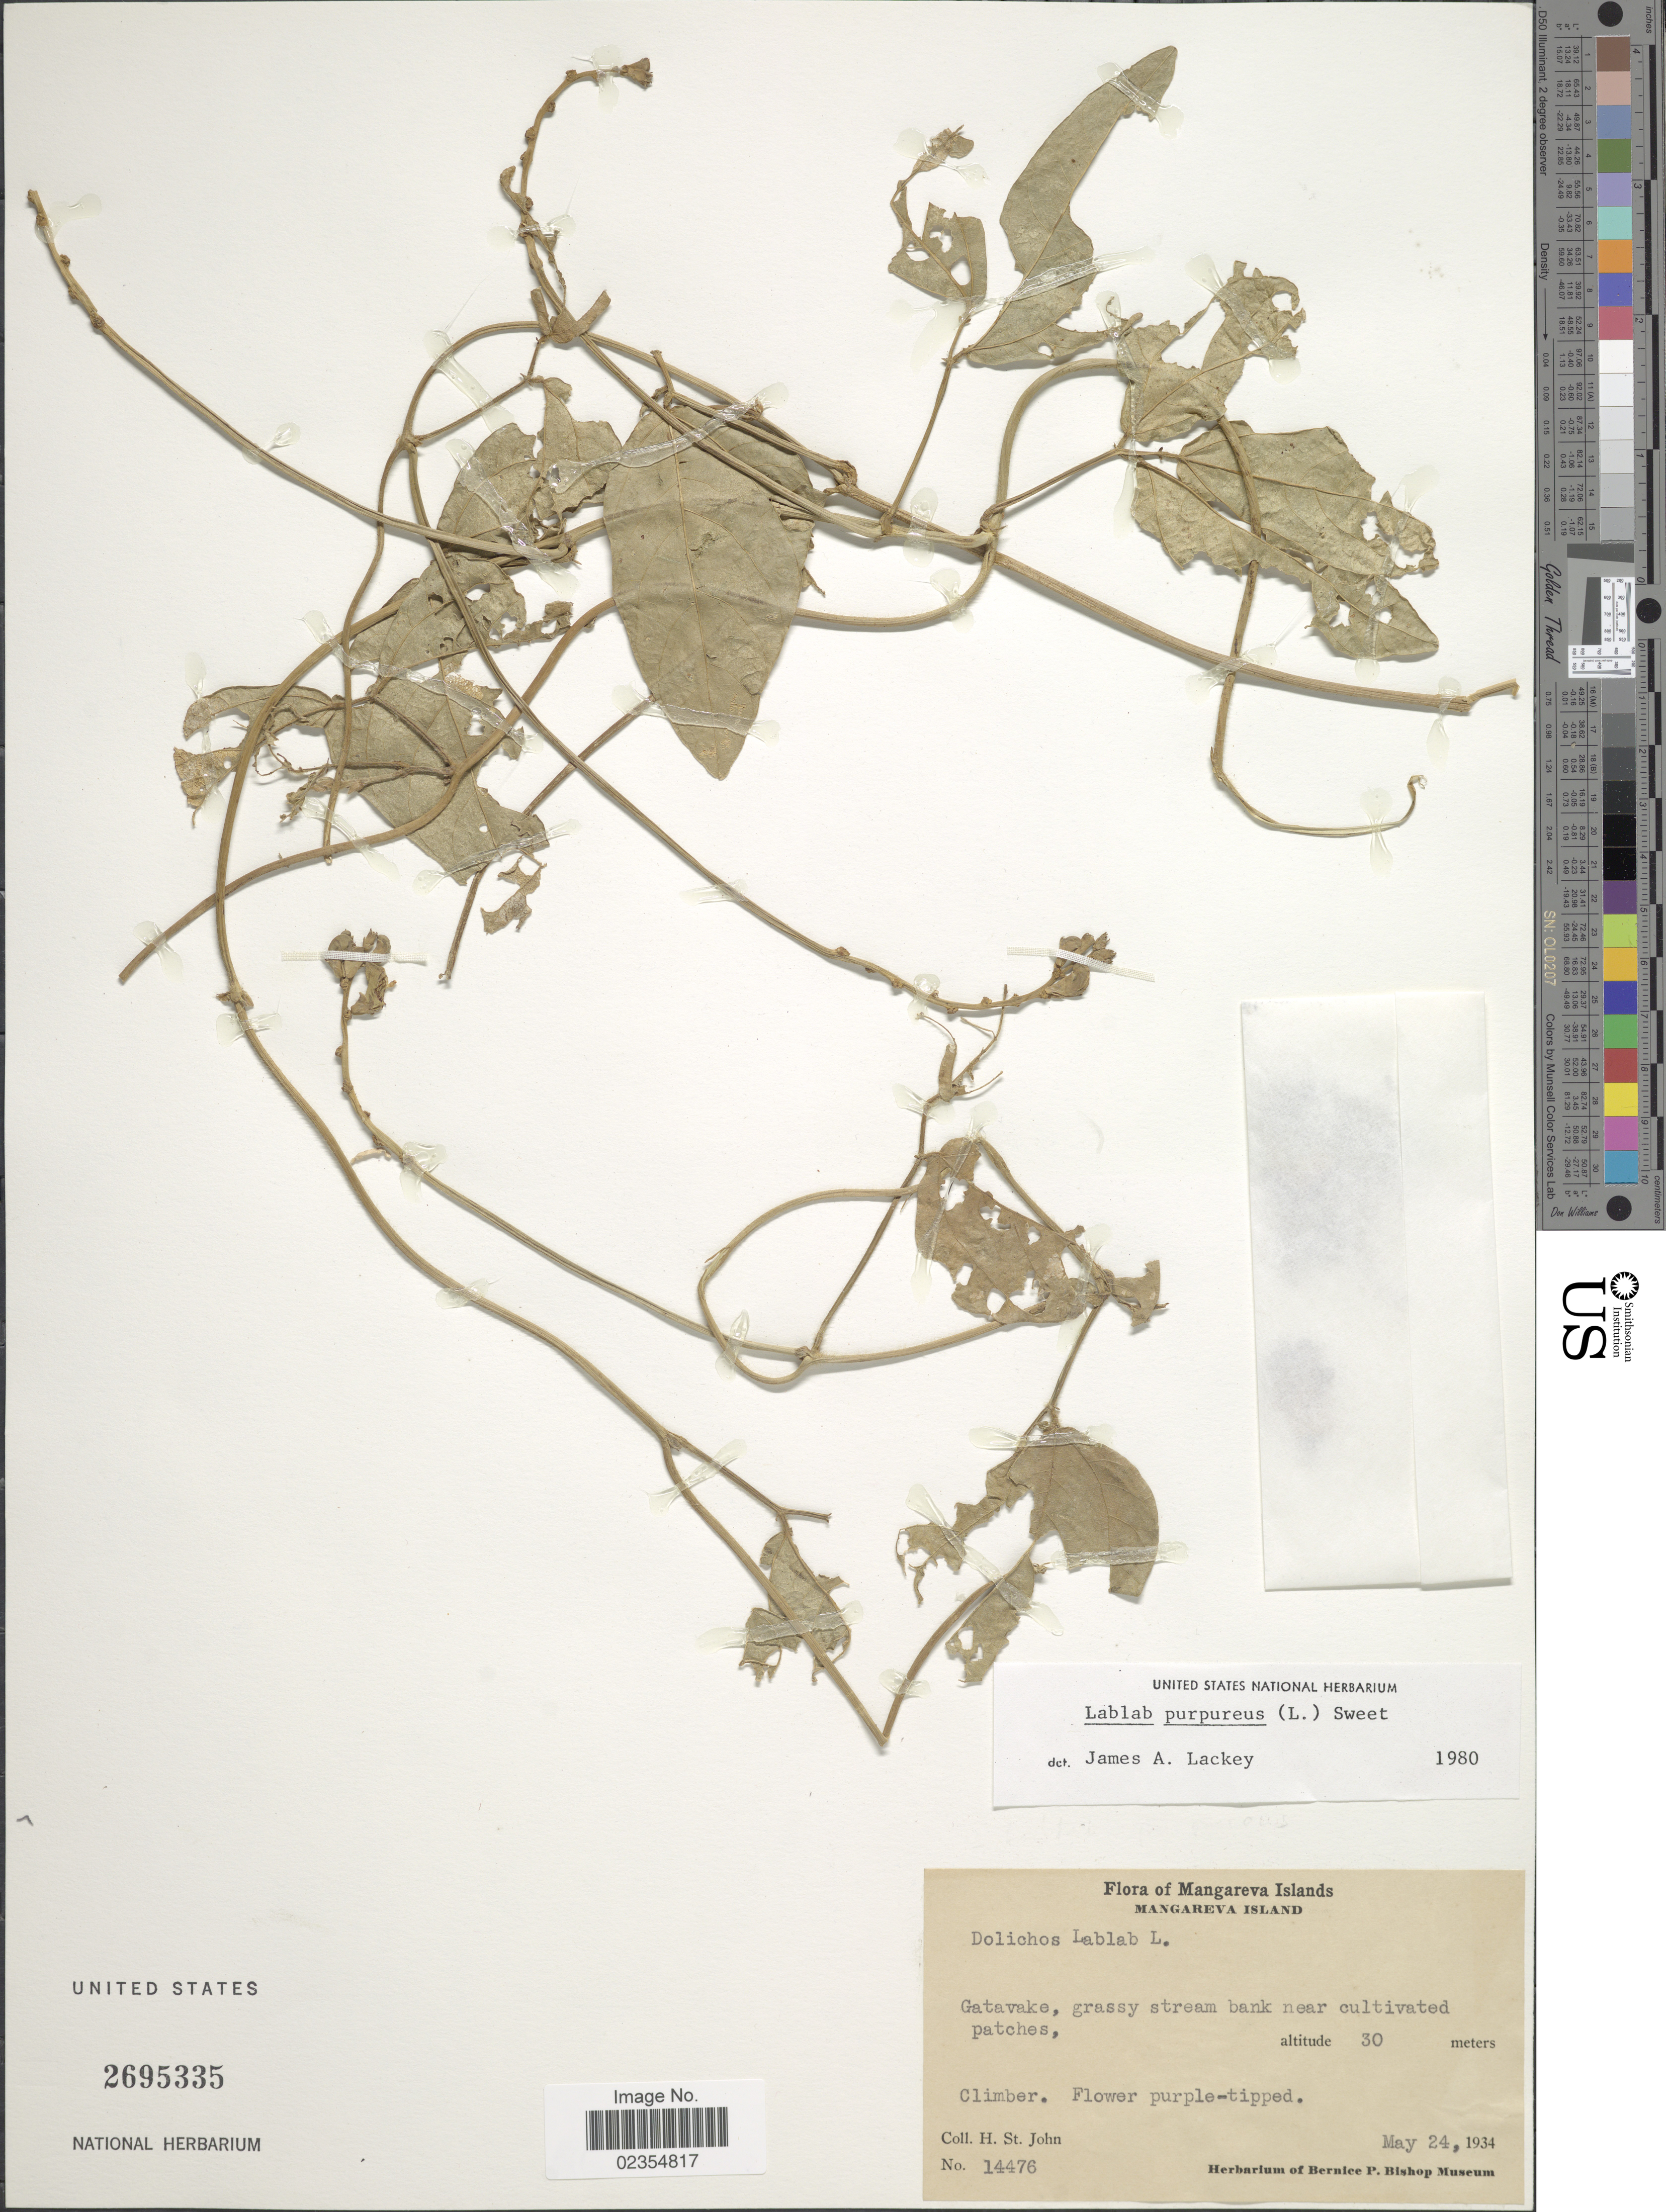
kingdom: Plantae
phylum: Tracheophyta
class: Magnoliopsida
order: Fabales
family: Fabaceae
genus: Lablab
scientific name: Lablab purpureus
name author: (L.) Sweet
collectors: H. St. John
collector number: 14476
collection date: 1934-05-24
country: French Polynesia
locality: Mangareva Islands, Gatavake, grassy stream bank near cultivated patches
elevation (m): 30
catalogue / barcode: US 2695335